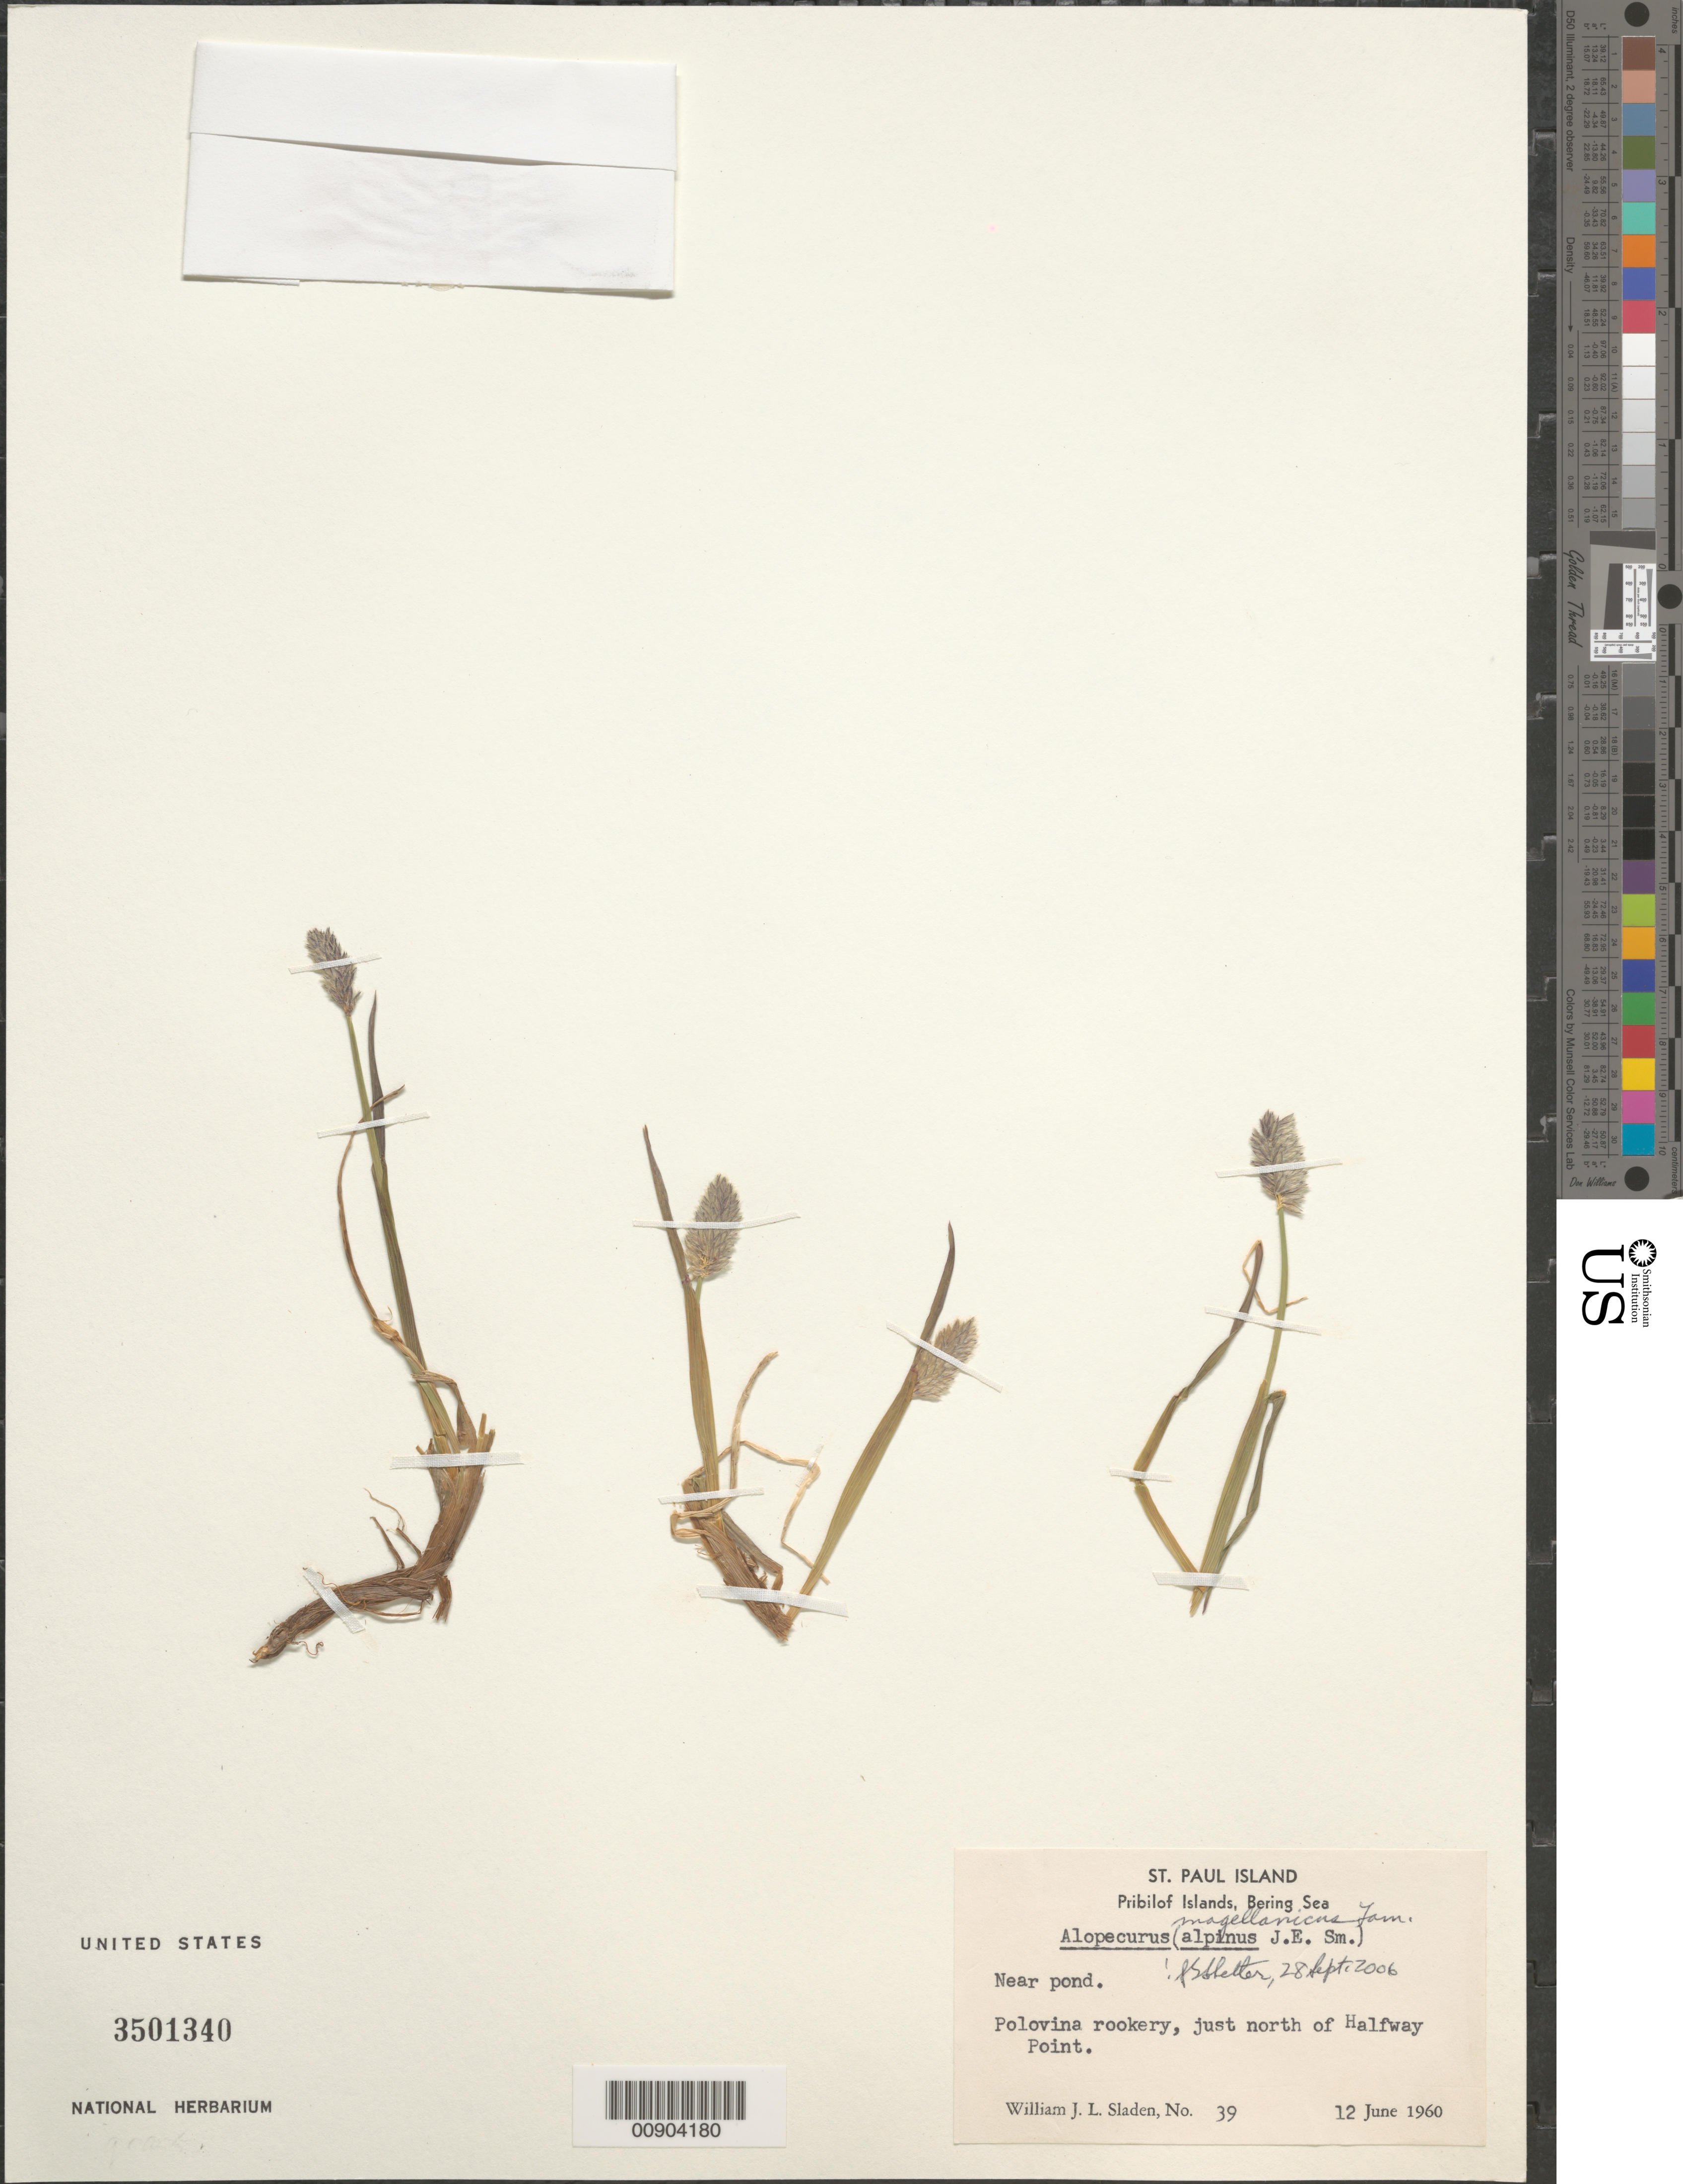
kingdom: Plantae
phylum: Tracheophyta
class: Liliopsida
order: Poales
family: Poaceae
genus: Alopecurus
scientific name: Alopecurus magellanicus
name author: Lam.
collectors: W. Sladen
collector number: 39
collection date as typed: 12 Jun 1960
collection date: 1960-06-12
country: United States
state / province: Alaska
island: St. Paul Island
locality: Polovina rookery, just north of Halfway Point., Bering Sea, Pribilof Islands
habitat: Near pond.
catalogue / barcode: US 3501340